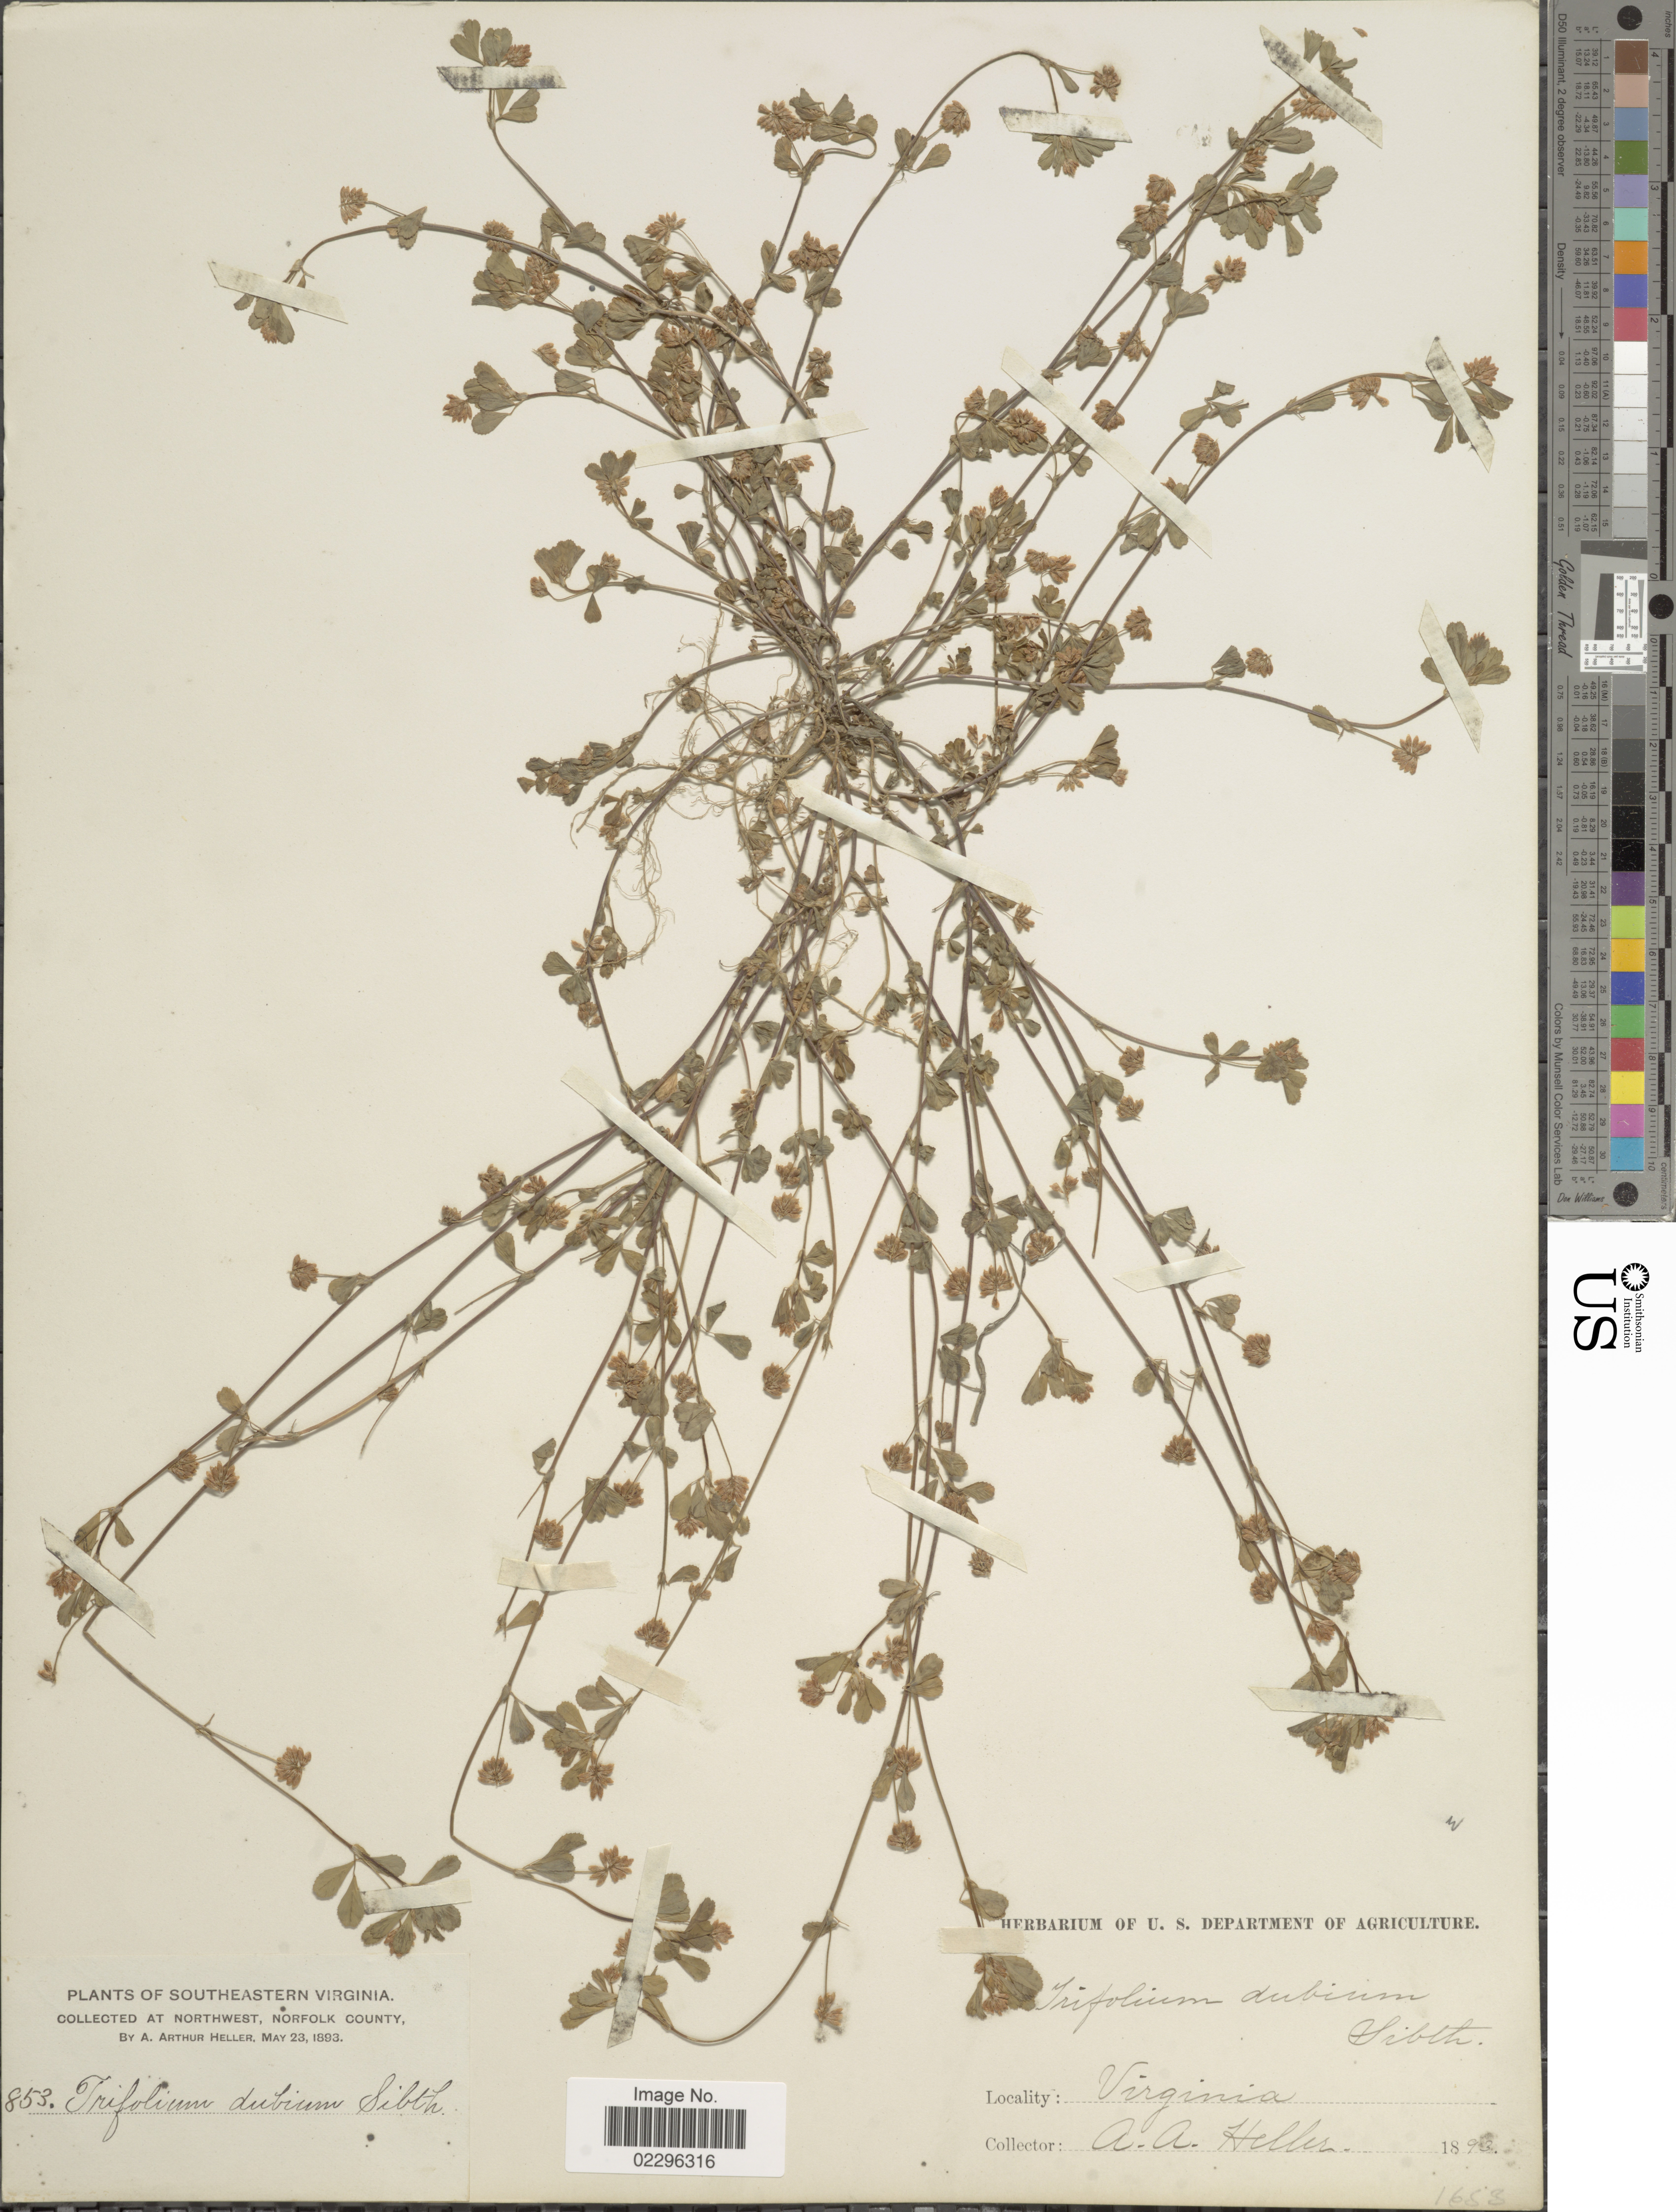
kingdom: Plantae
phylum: Tracheophyta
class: Magnoliopsida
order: Fabales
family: Fabaceae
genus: Trifolium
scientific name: Trifolium dubium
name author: Sibth.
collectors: A. A. Heller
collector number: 853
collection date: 1893-05-23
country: United States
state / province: Virginia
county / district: City of Norfolk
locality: Southeastern Virginia. Northwest, Norfolk County.